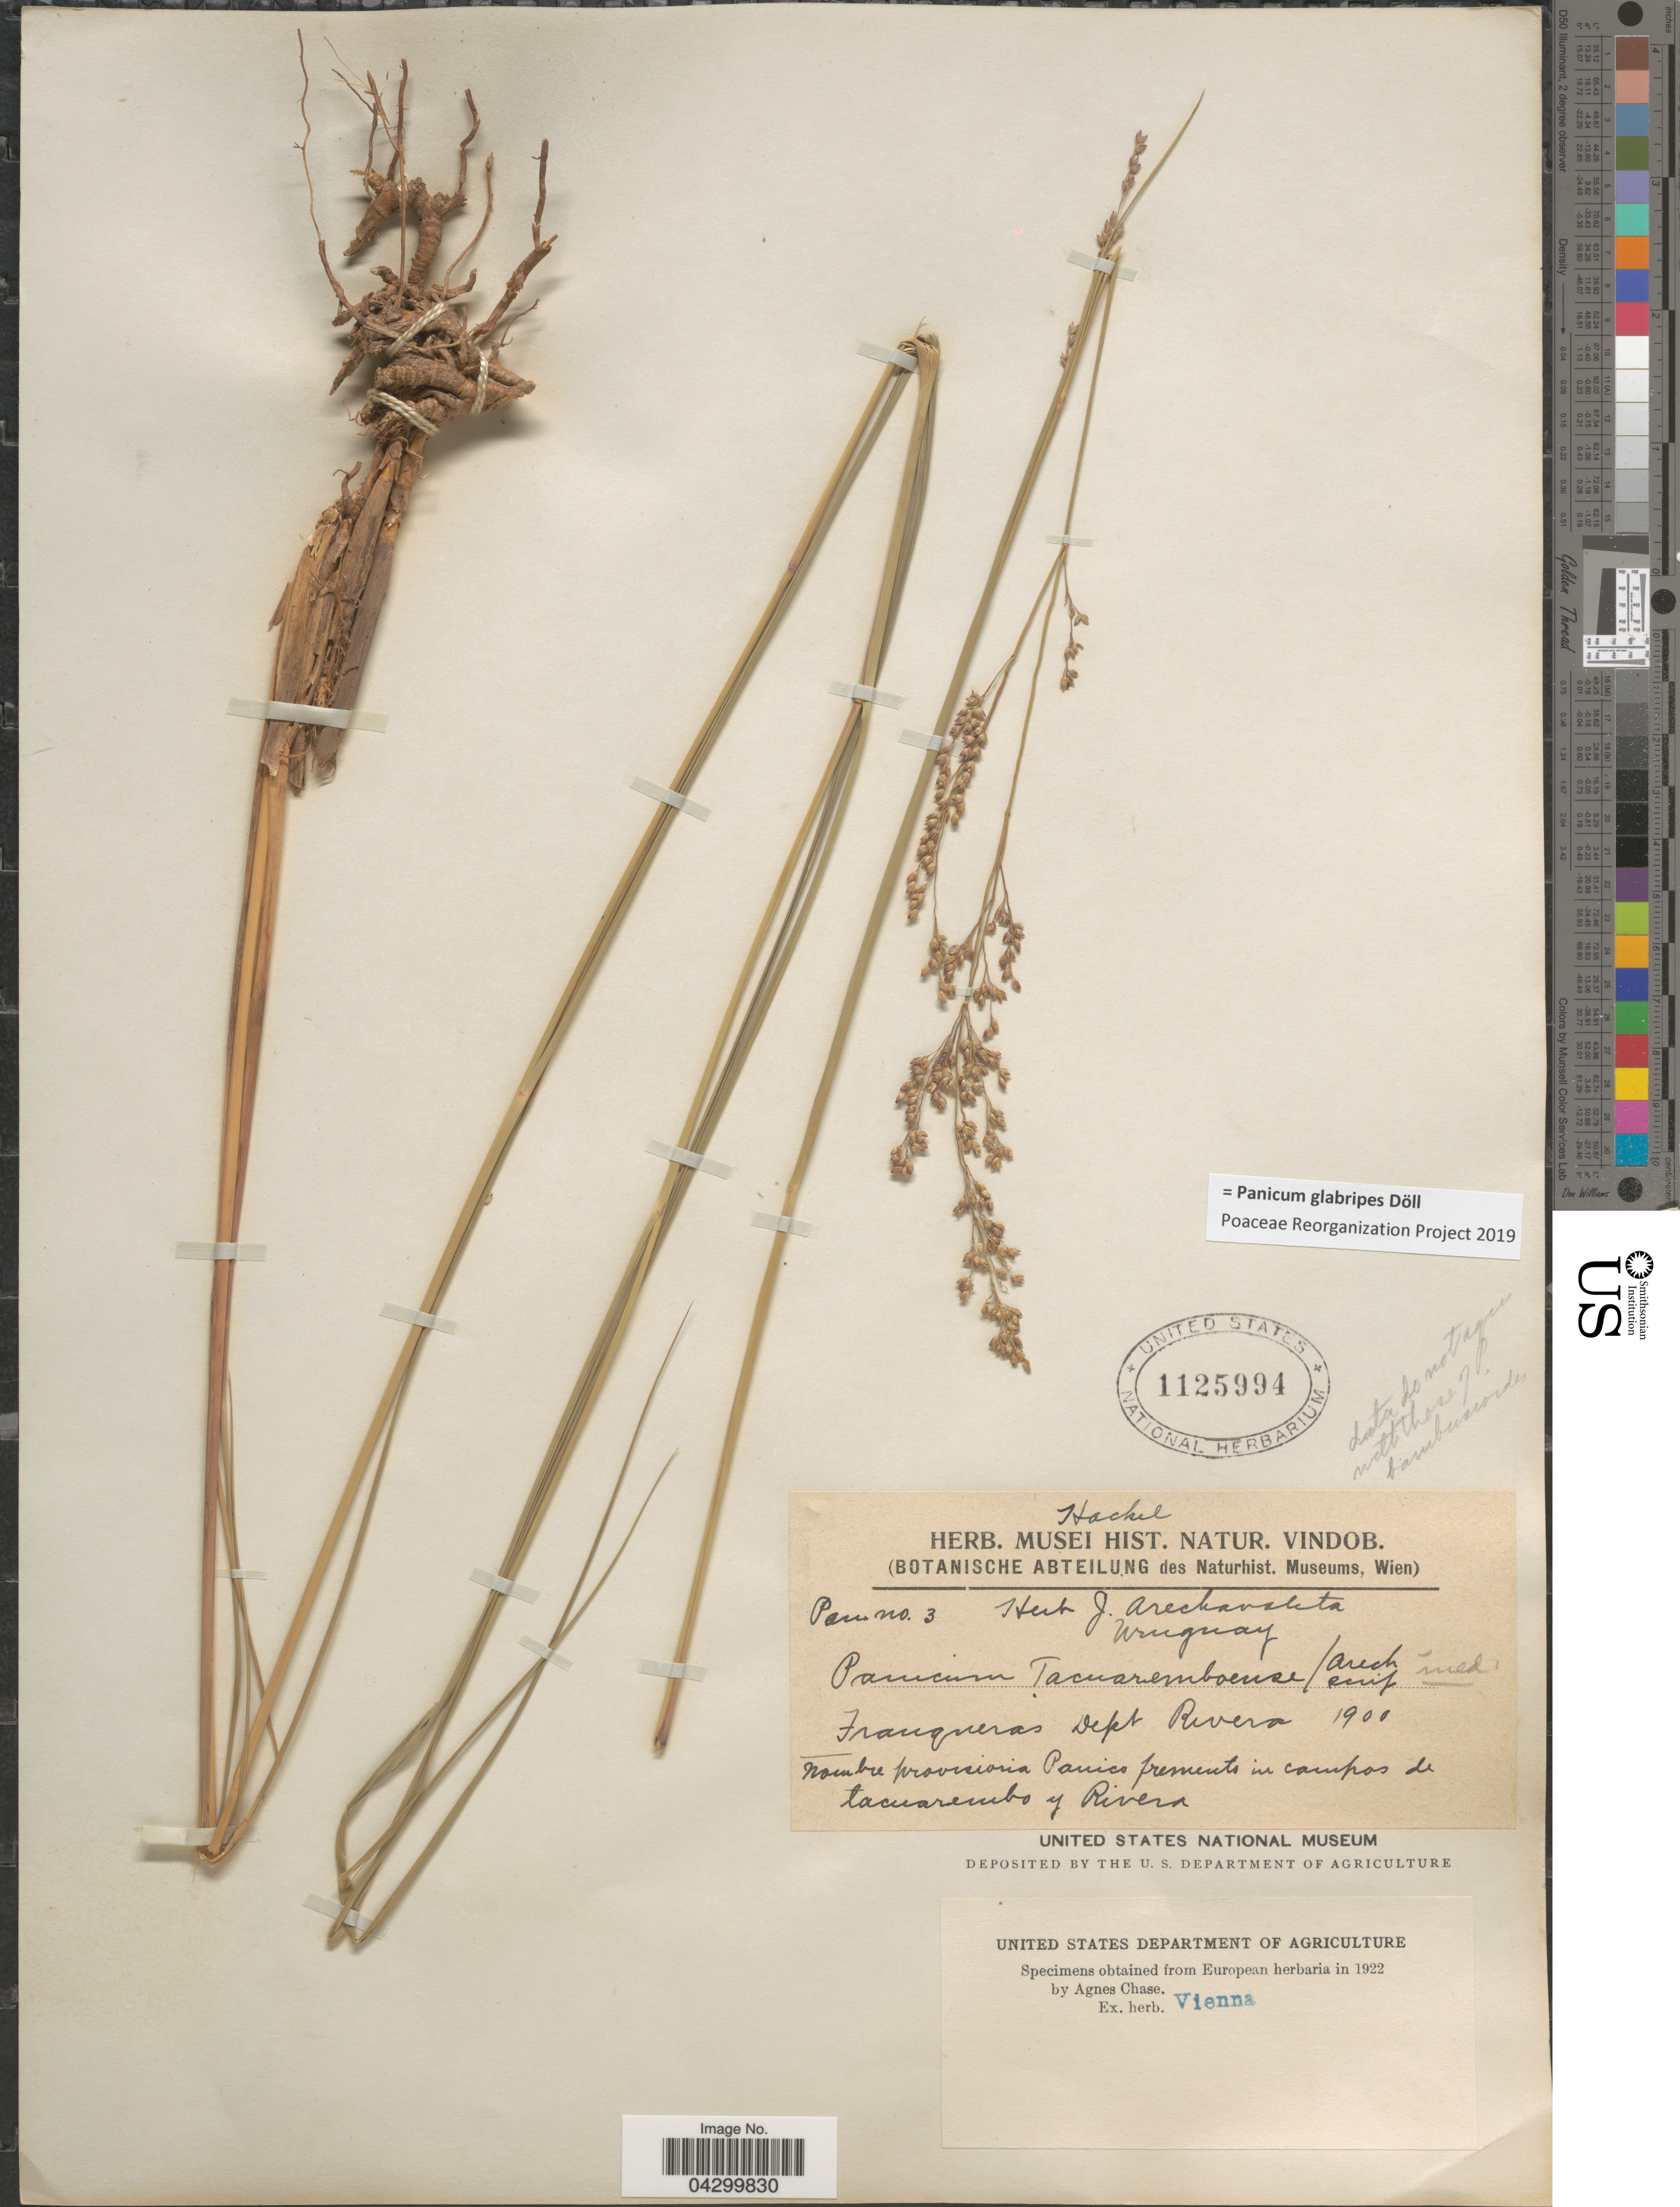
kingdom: Plantae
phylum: Tracheophyta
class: Liliopsida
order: Poales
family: Poaceae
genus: Panicum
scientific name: Panicum glabripes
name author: Döll in Mart.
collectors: ex herb. de J. Arechavaleta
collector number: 3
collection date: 1900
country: Uruguay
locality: Franqueras Dept Rivera. Nombre provisiona Panico frements in campos de tacuarembo y Rivera.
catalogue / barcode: US 1125994